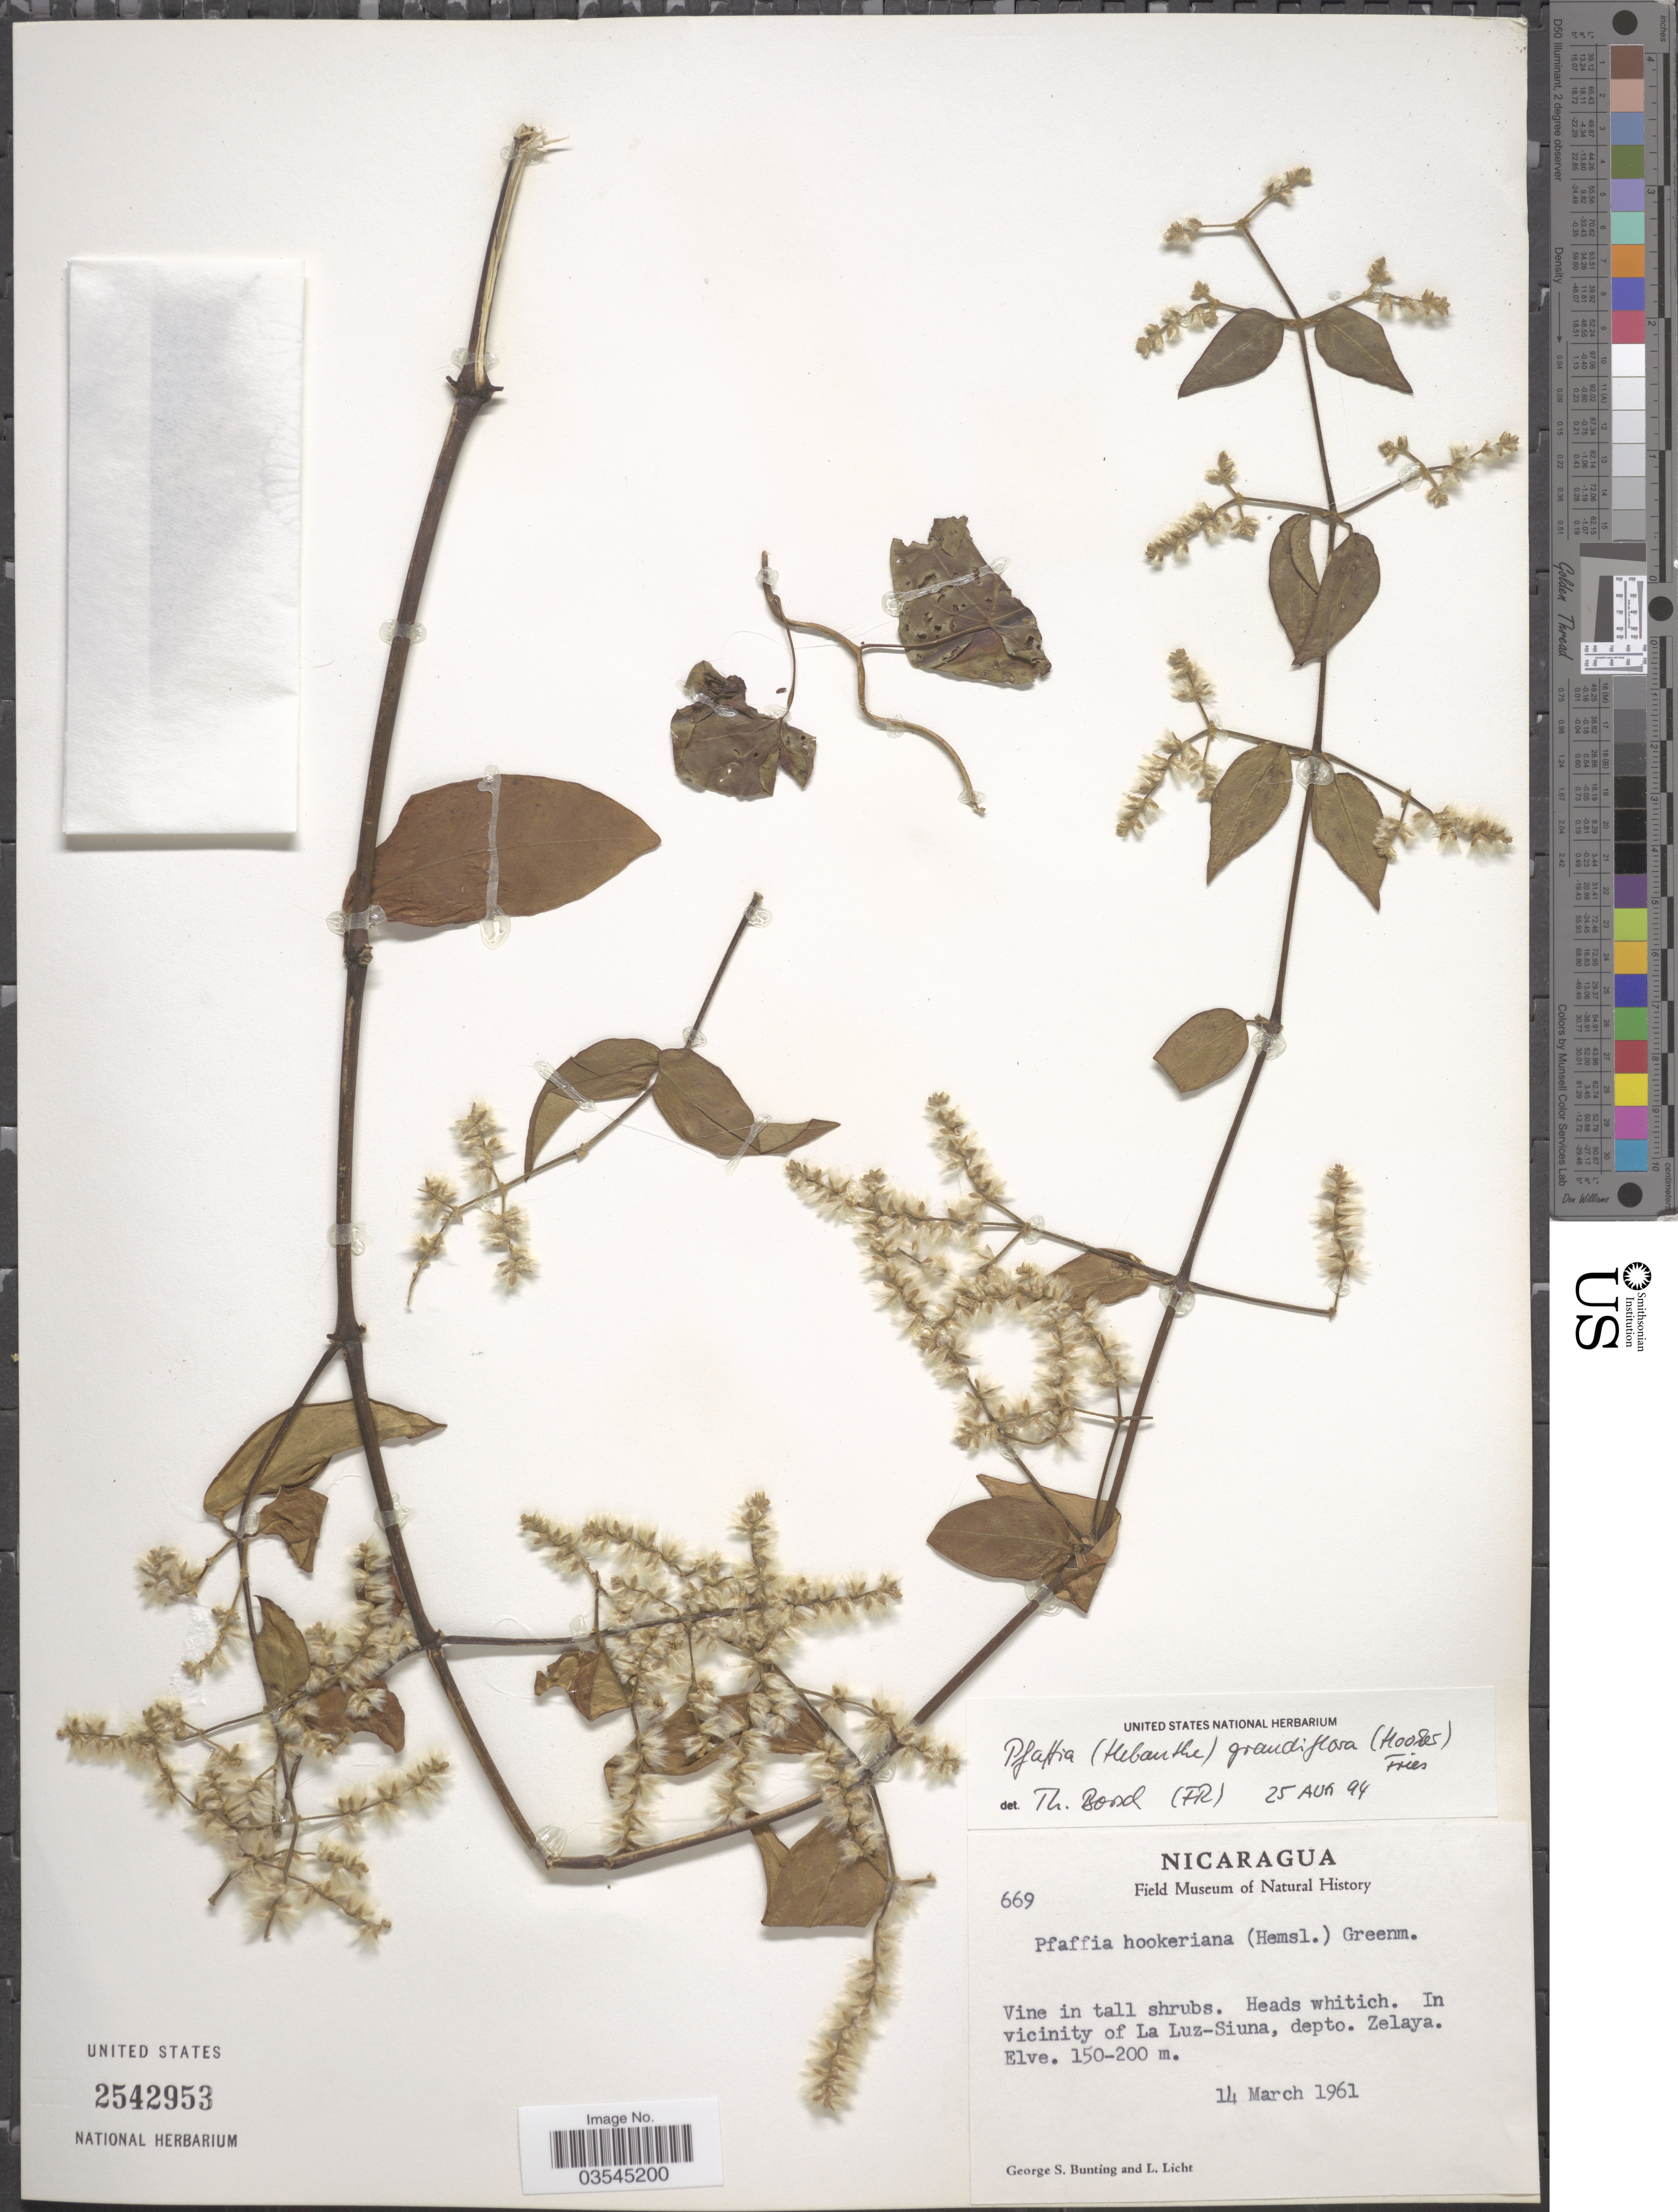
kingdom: Plantae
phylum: Tracheophyta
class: Magnoliopsida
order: Caryophyllales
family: Amaranthaceae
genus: Pfaffia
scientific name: Pfaffia grandiflora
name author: (Hook.) R.E. Fr.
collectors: G. S. Bunting & L. Licht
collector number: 669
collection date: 1961-03-14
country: Nicaragua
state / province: Atlántico Norte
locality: In vicinity of La Luz-Siuna, depto. Zelaya.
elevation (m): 150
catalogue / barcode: US 2542953